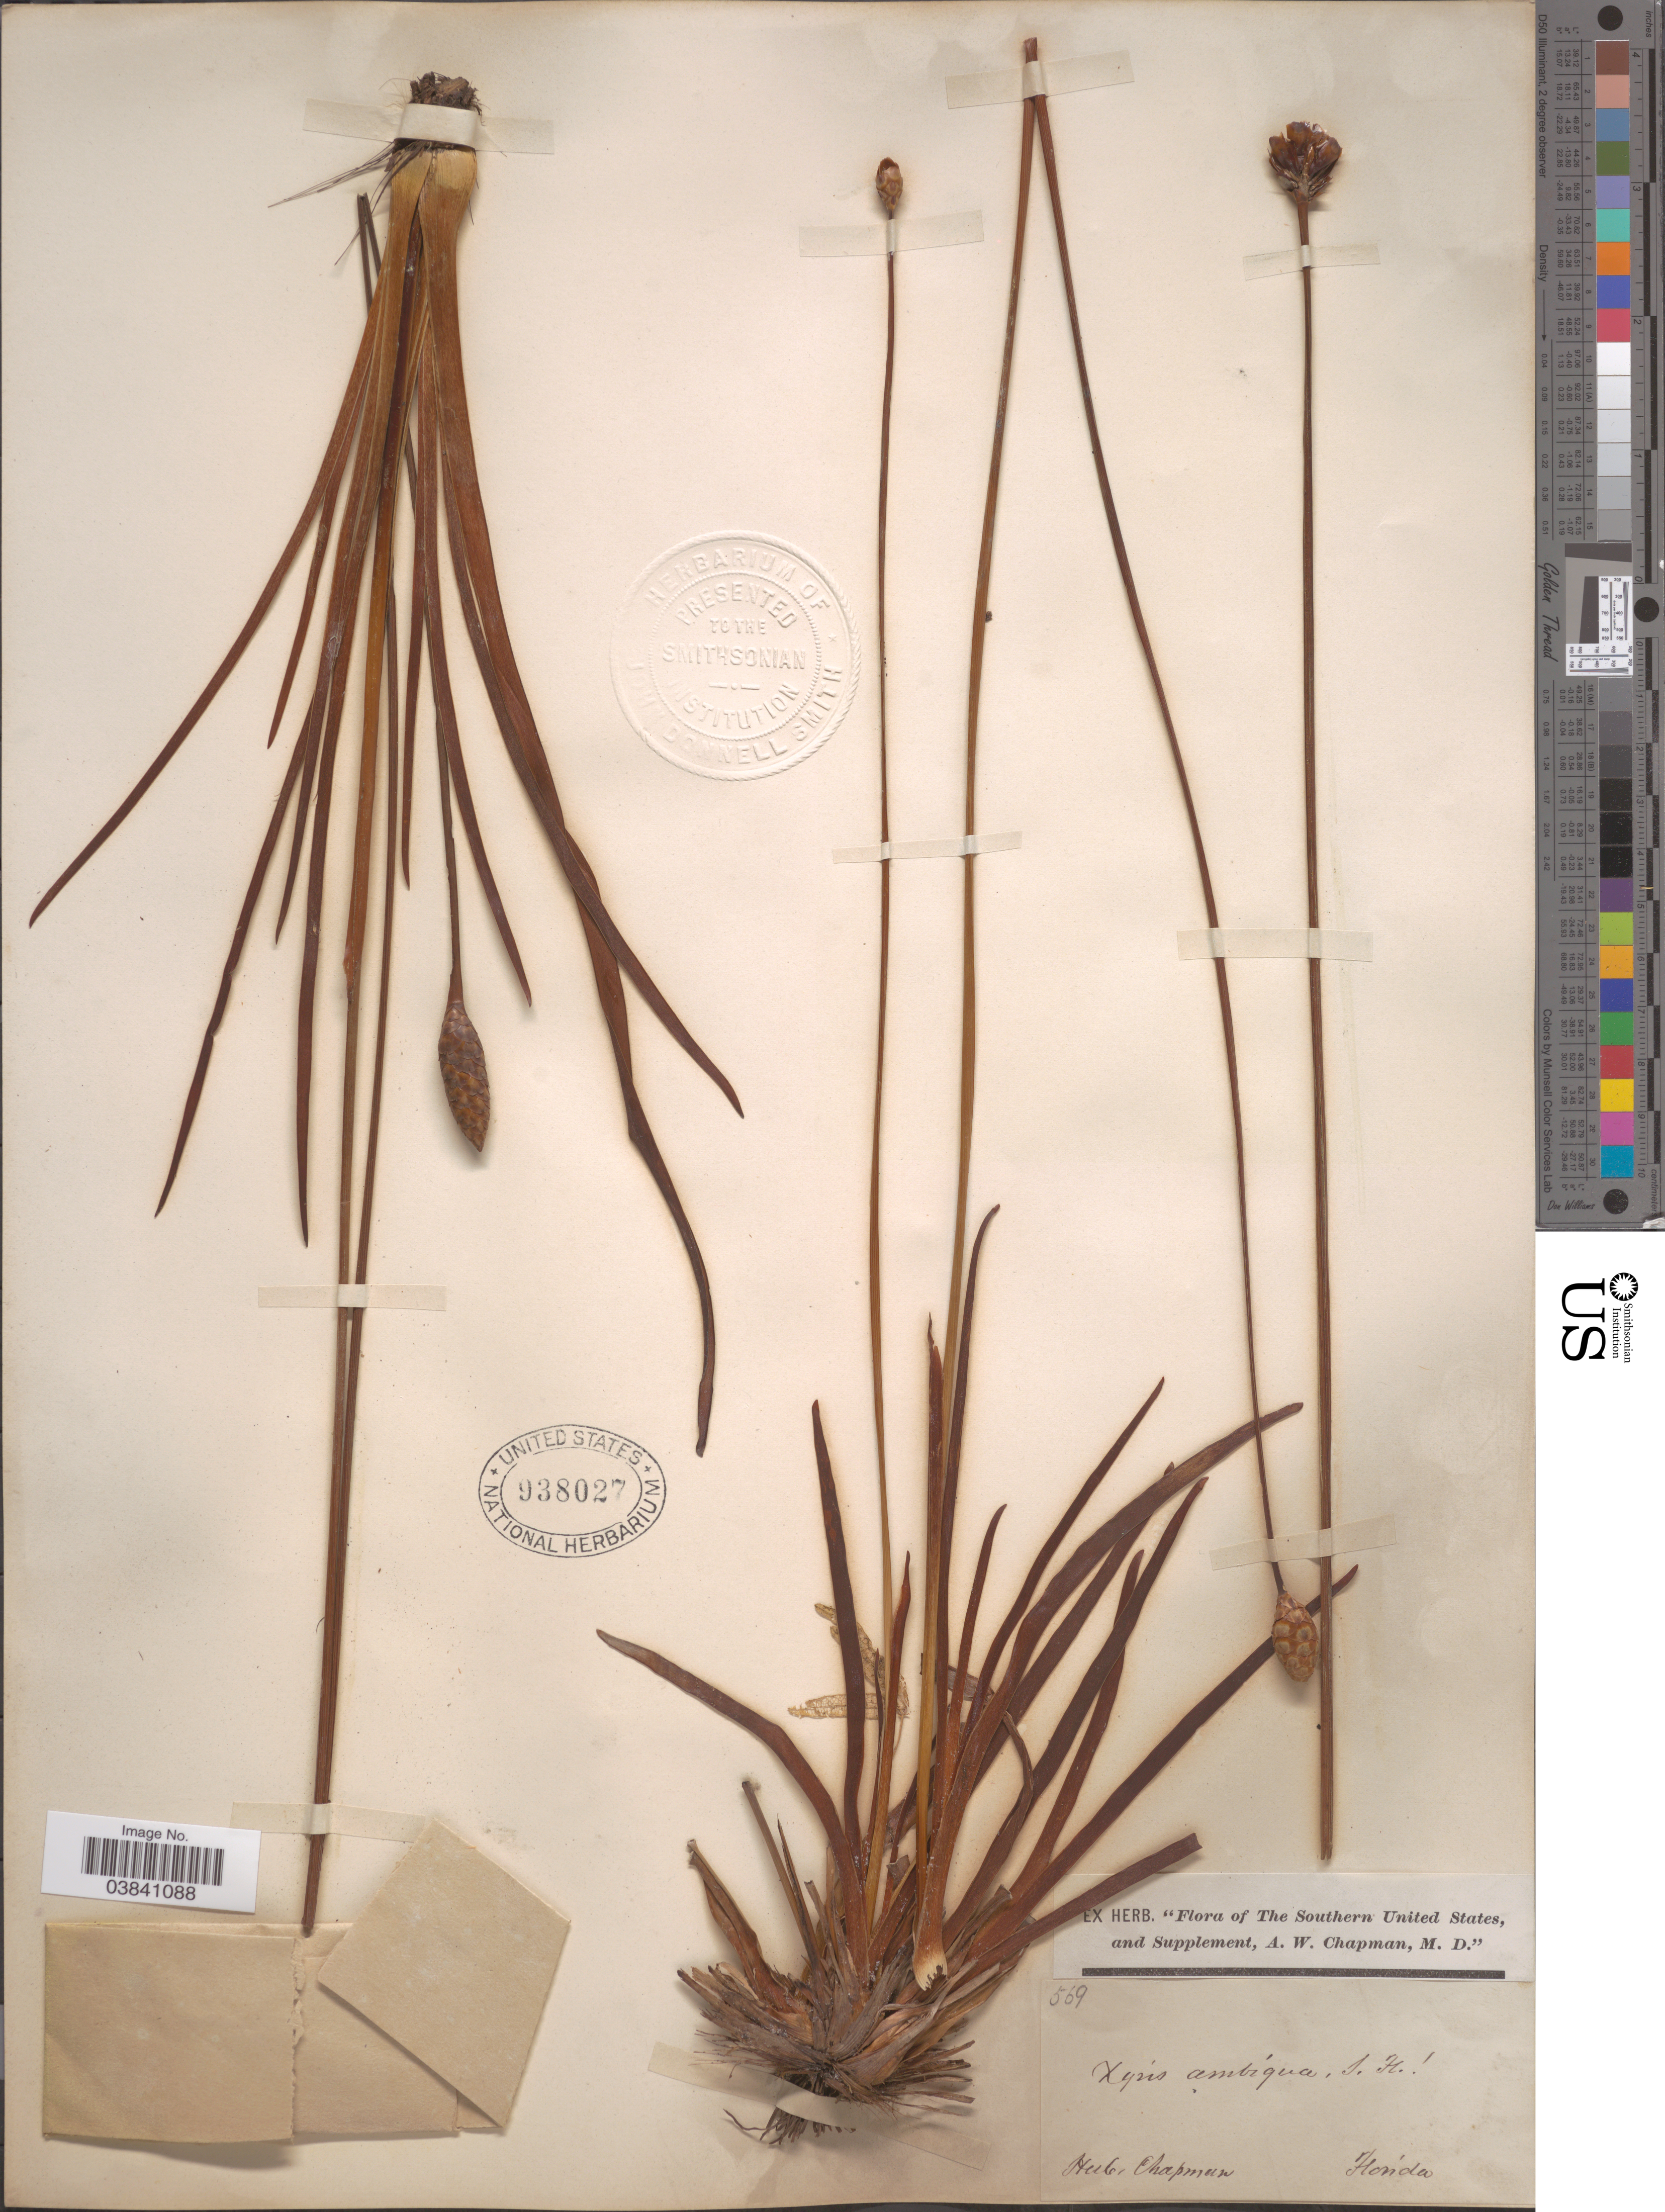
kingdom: Plantae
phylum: Tracheophyta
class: Liliopsida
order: Poales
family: Xyridaceae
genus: Xyris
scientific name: Xyris ambigua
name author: Beyr. ex Kunth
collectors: ex herb. Chapman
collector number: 569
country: United States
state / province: Florida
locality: Southern United States.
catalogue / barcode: US 938027